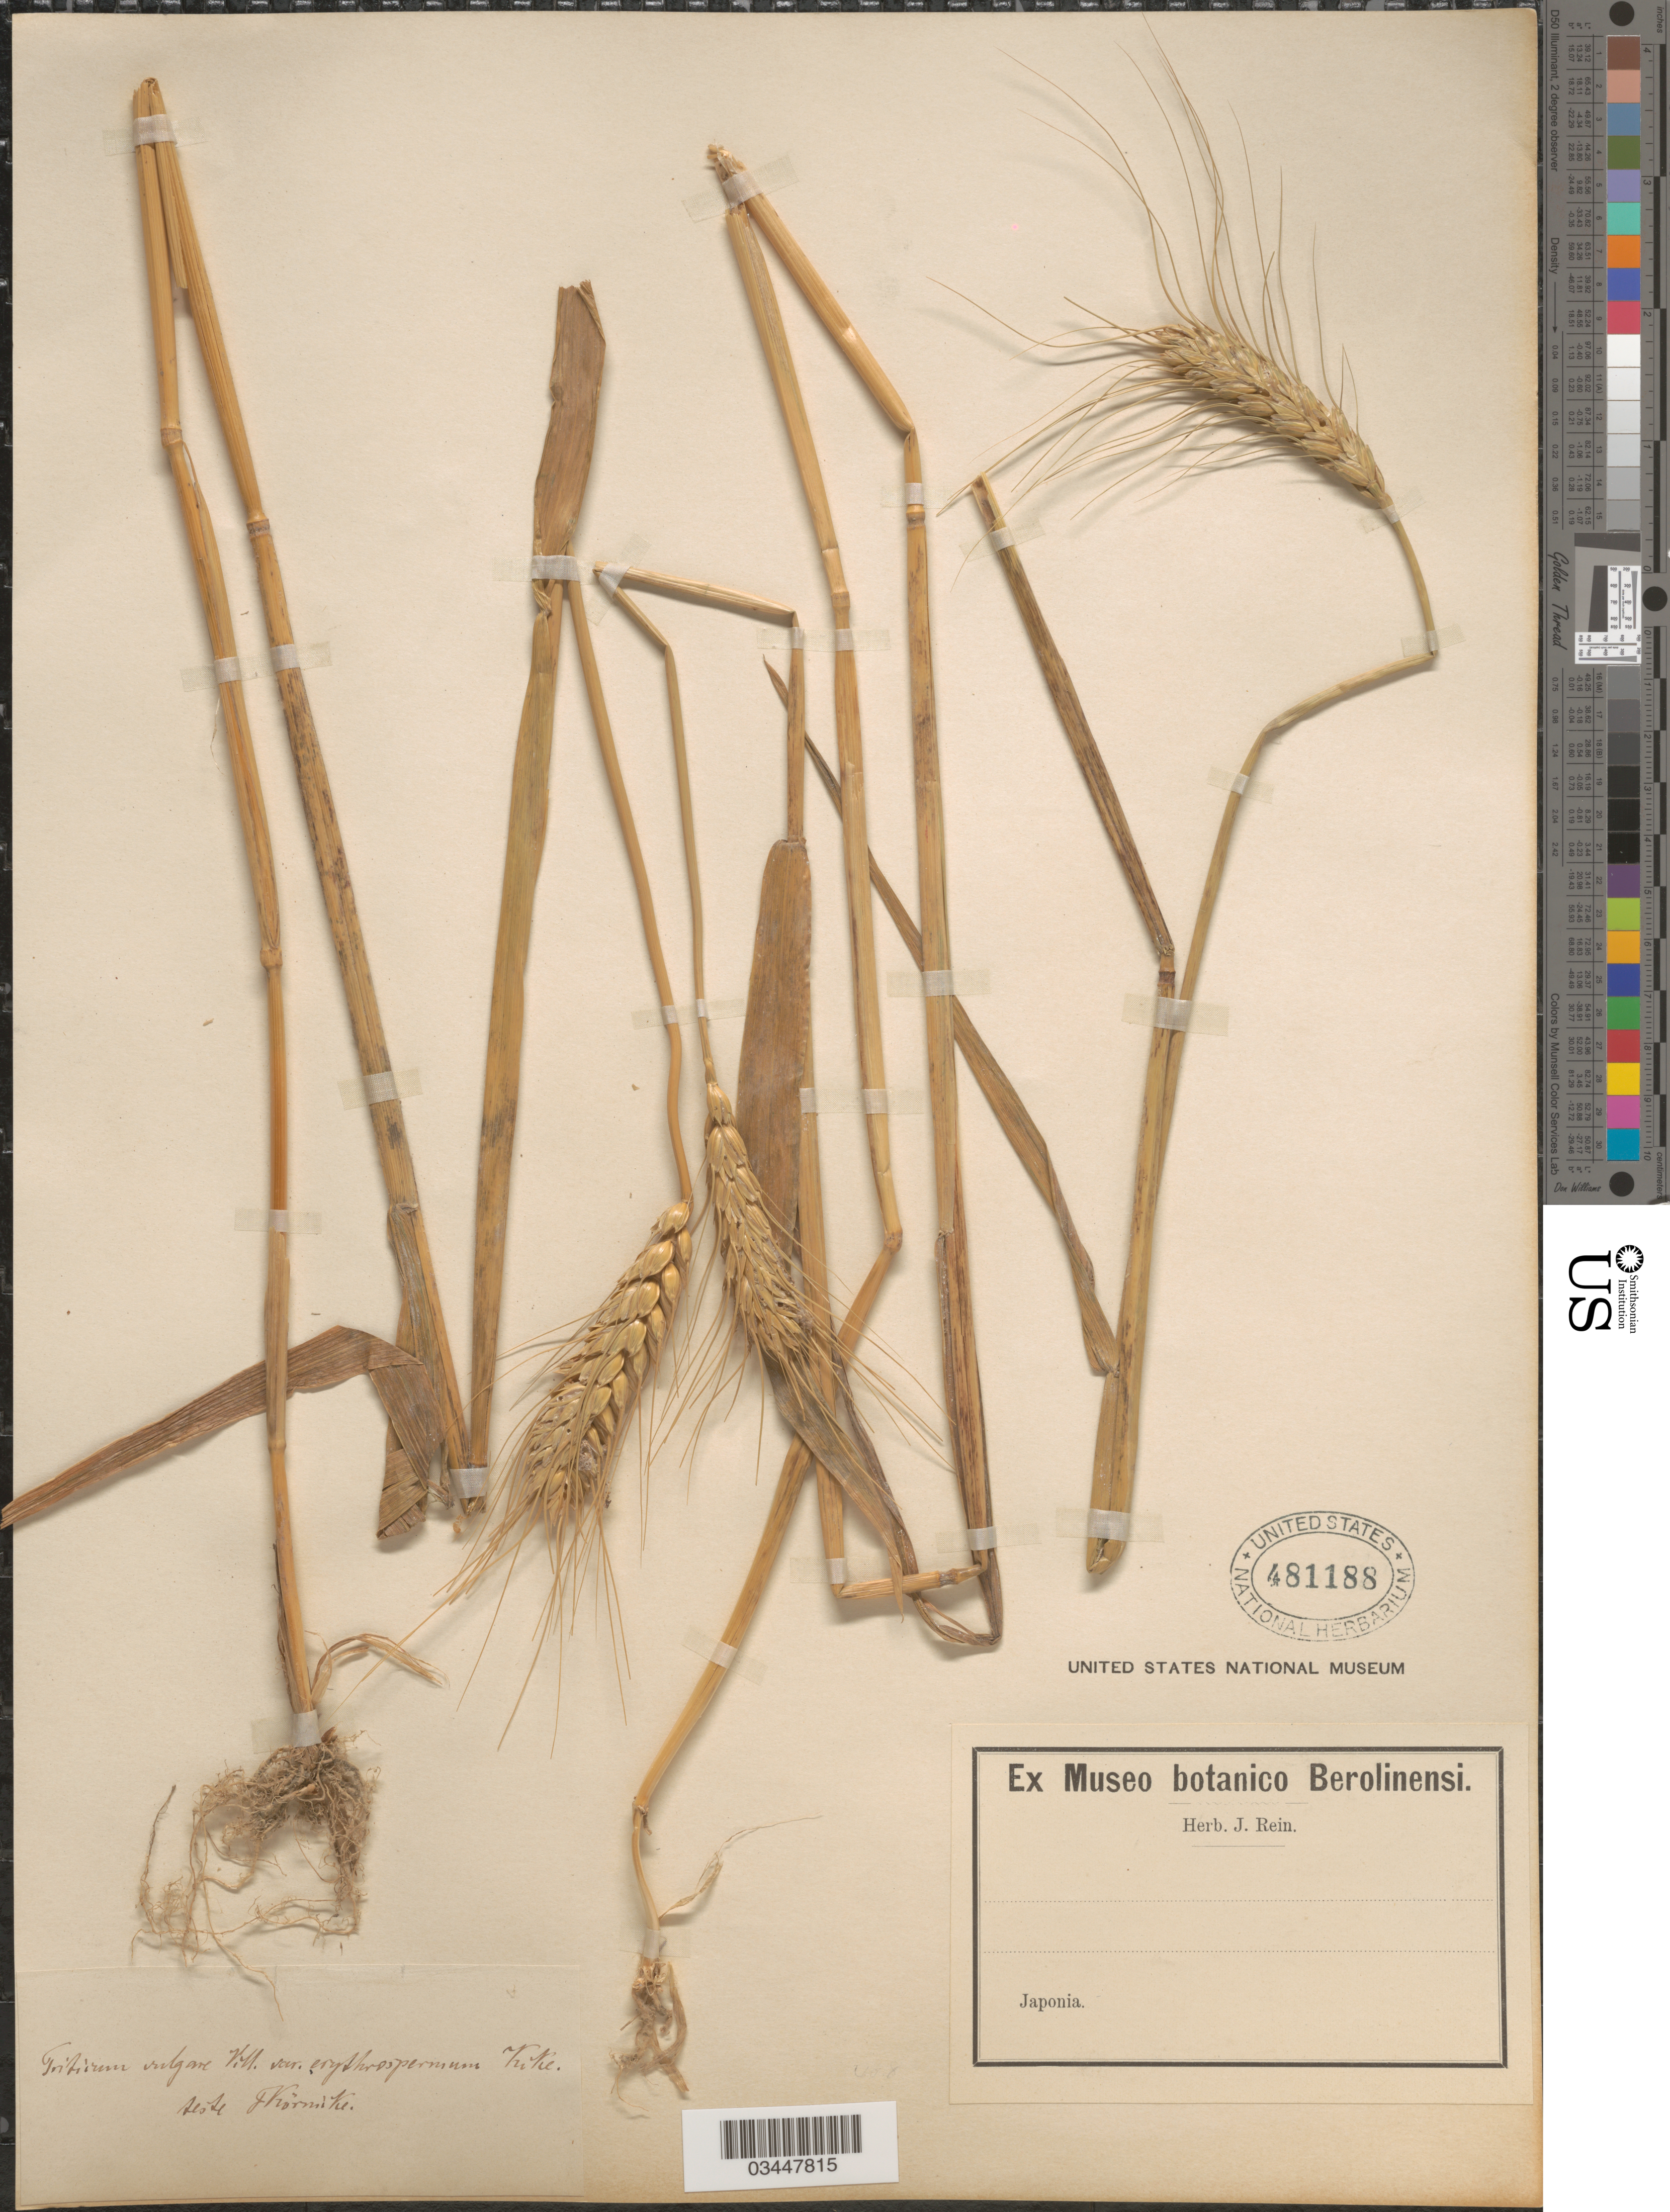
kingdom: Plantae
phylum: Tracheophyta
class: Liliopsida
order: Poales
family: Poaceae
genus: Triticum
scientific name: Triticum aestivum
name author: L.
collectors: ex herb. J. Rein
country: Japan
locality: Japonia.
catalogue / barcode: US 481188